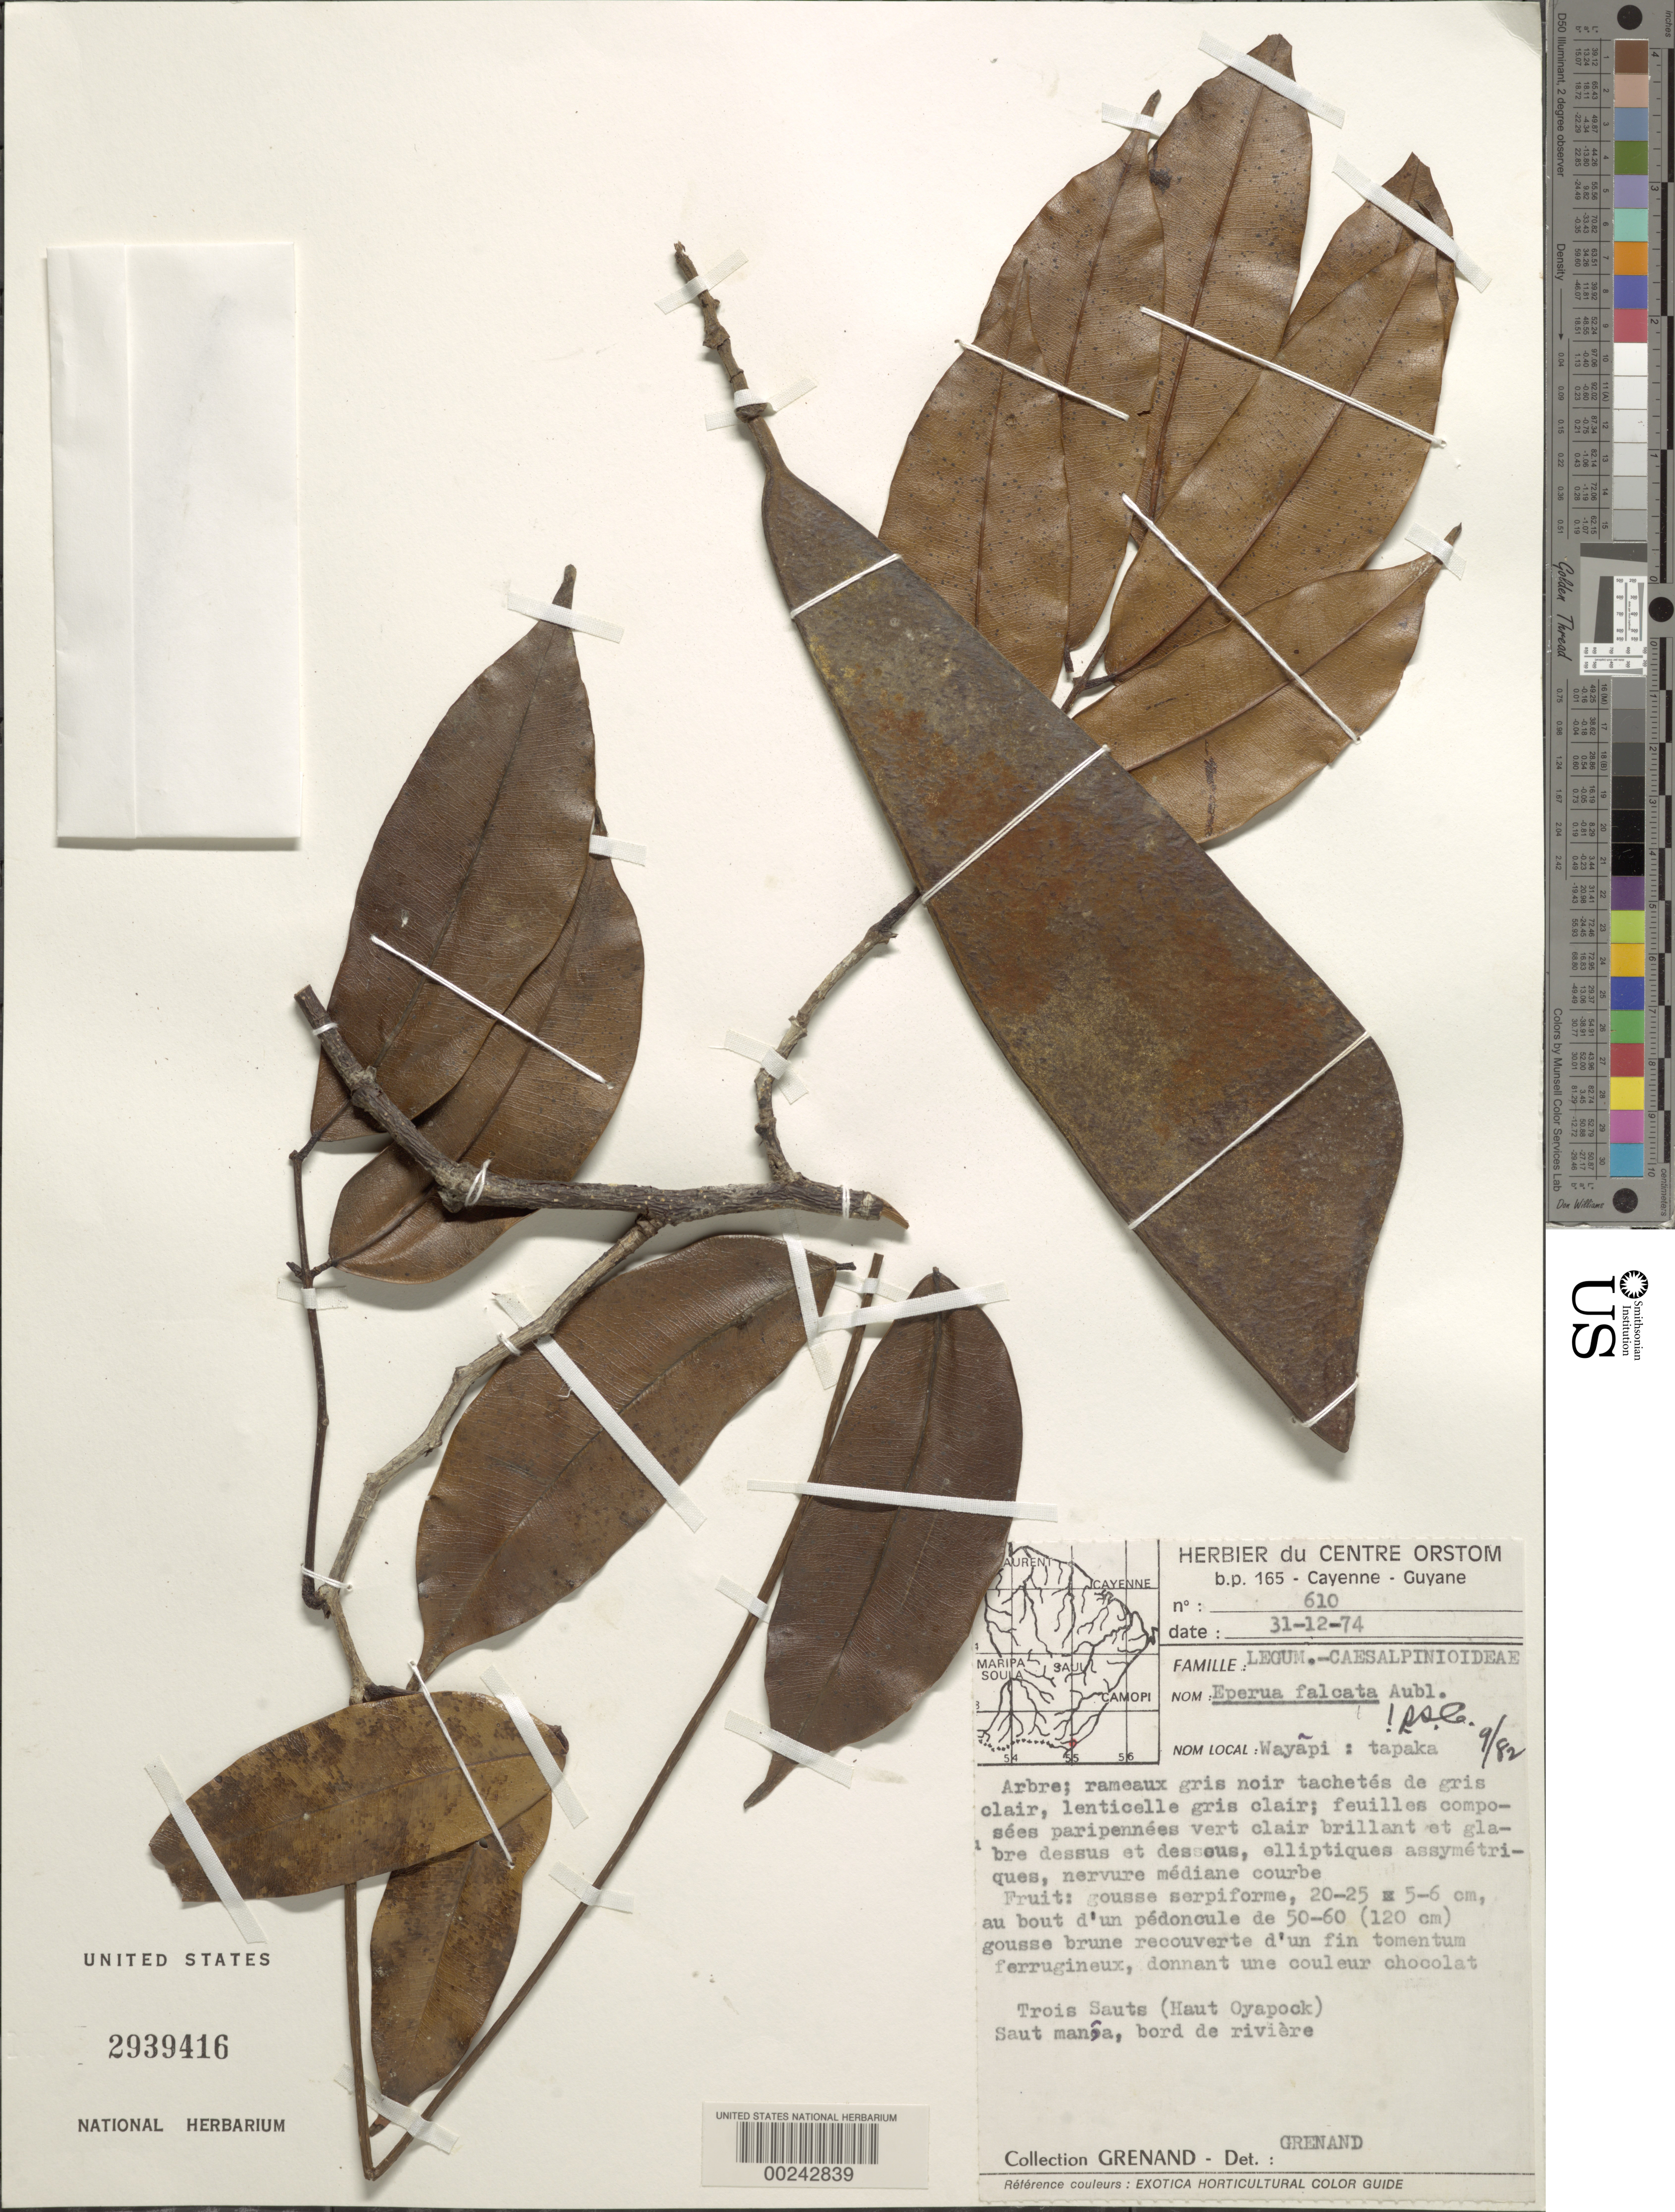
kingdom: Plantae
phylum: Tracheophyta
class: Magnoliopsida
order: Fabales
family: Fabaceae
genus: Eperua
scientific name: Eperua falcata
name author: Aubl.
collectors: P. Grenand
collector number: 610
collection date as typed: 31 Dec 1974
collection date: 1974-12-31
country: French Guiana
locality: Trois sauts (haut oyapock), saut manea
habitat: Rivers edge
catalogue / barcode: US 2939416